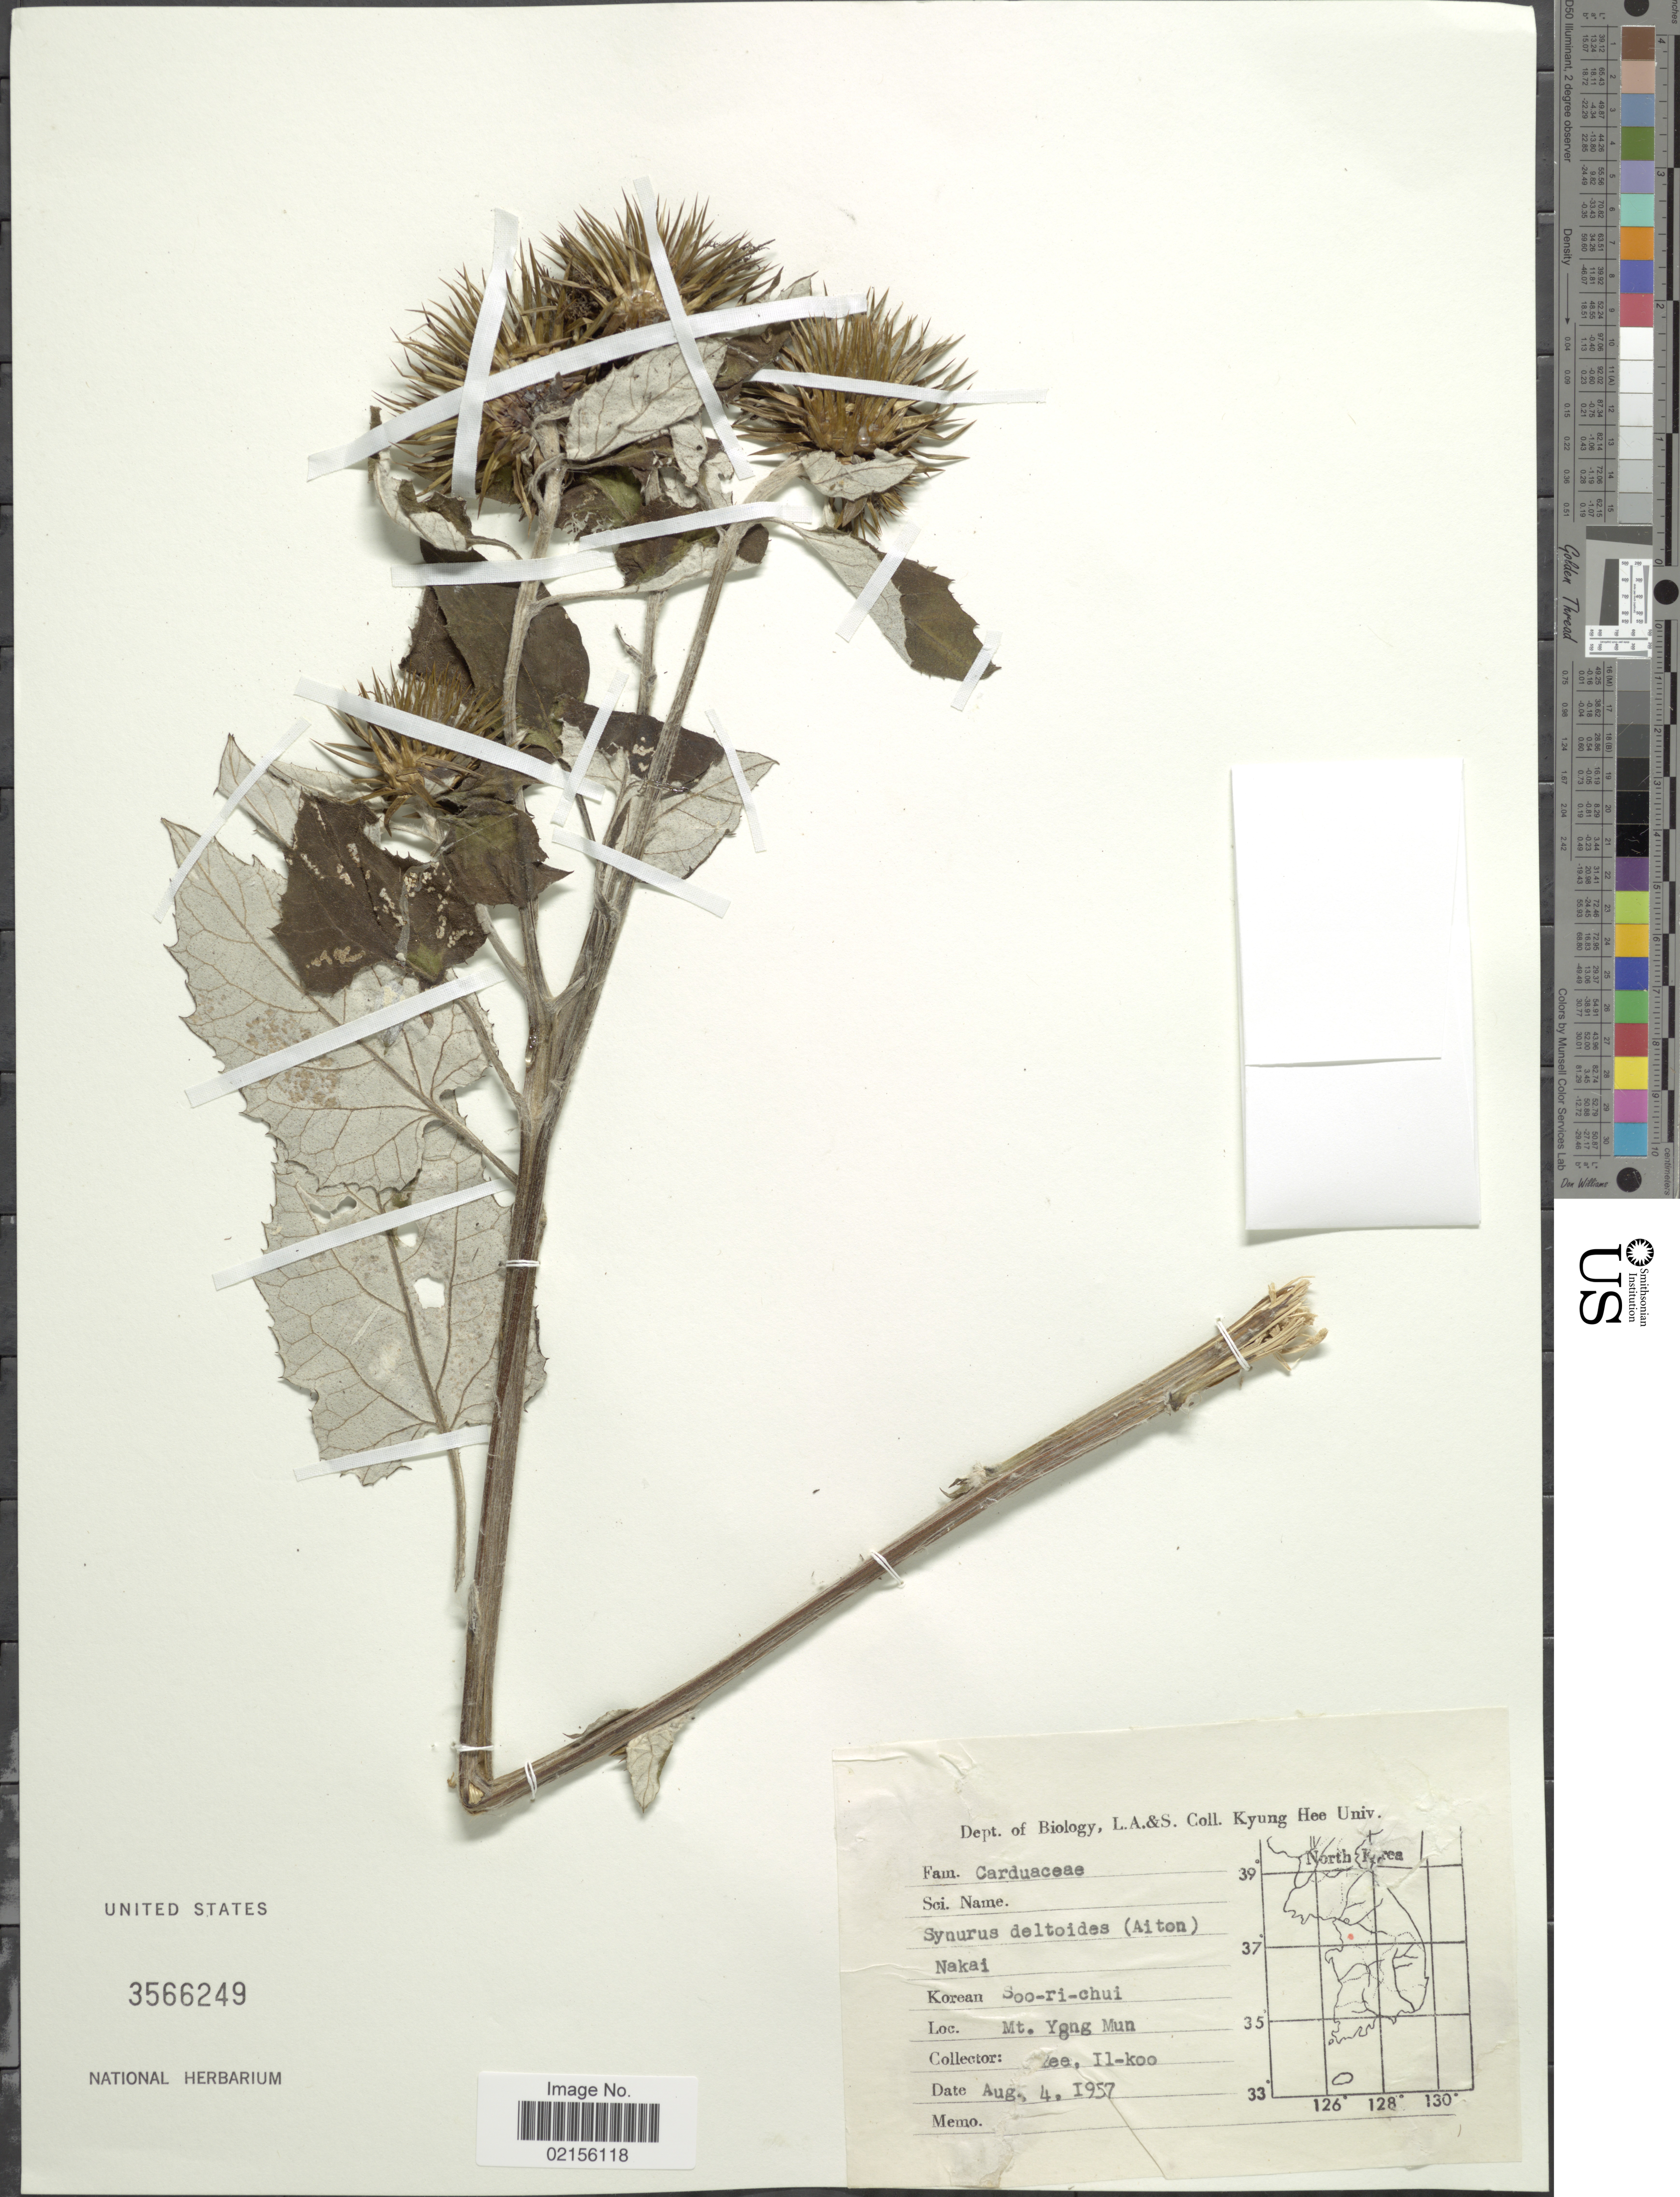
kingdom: Plantae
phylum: Tracheophyta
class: Magnoliopsida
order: Asterales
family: Asteraceae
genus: Synurus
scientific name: Synurus deltoides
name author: (Aiton) Nakai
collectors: I. Lee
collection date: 1957-08-04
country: South Korea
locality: Mt. Yong, Mun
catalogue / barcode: US 3566249